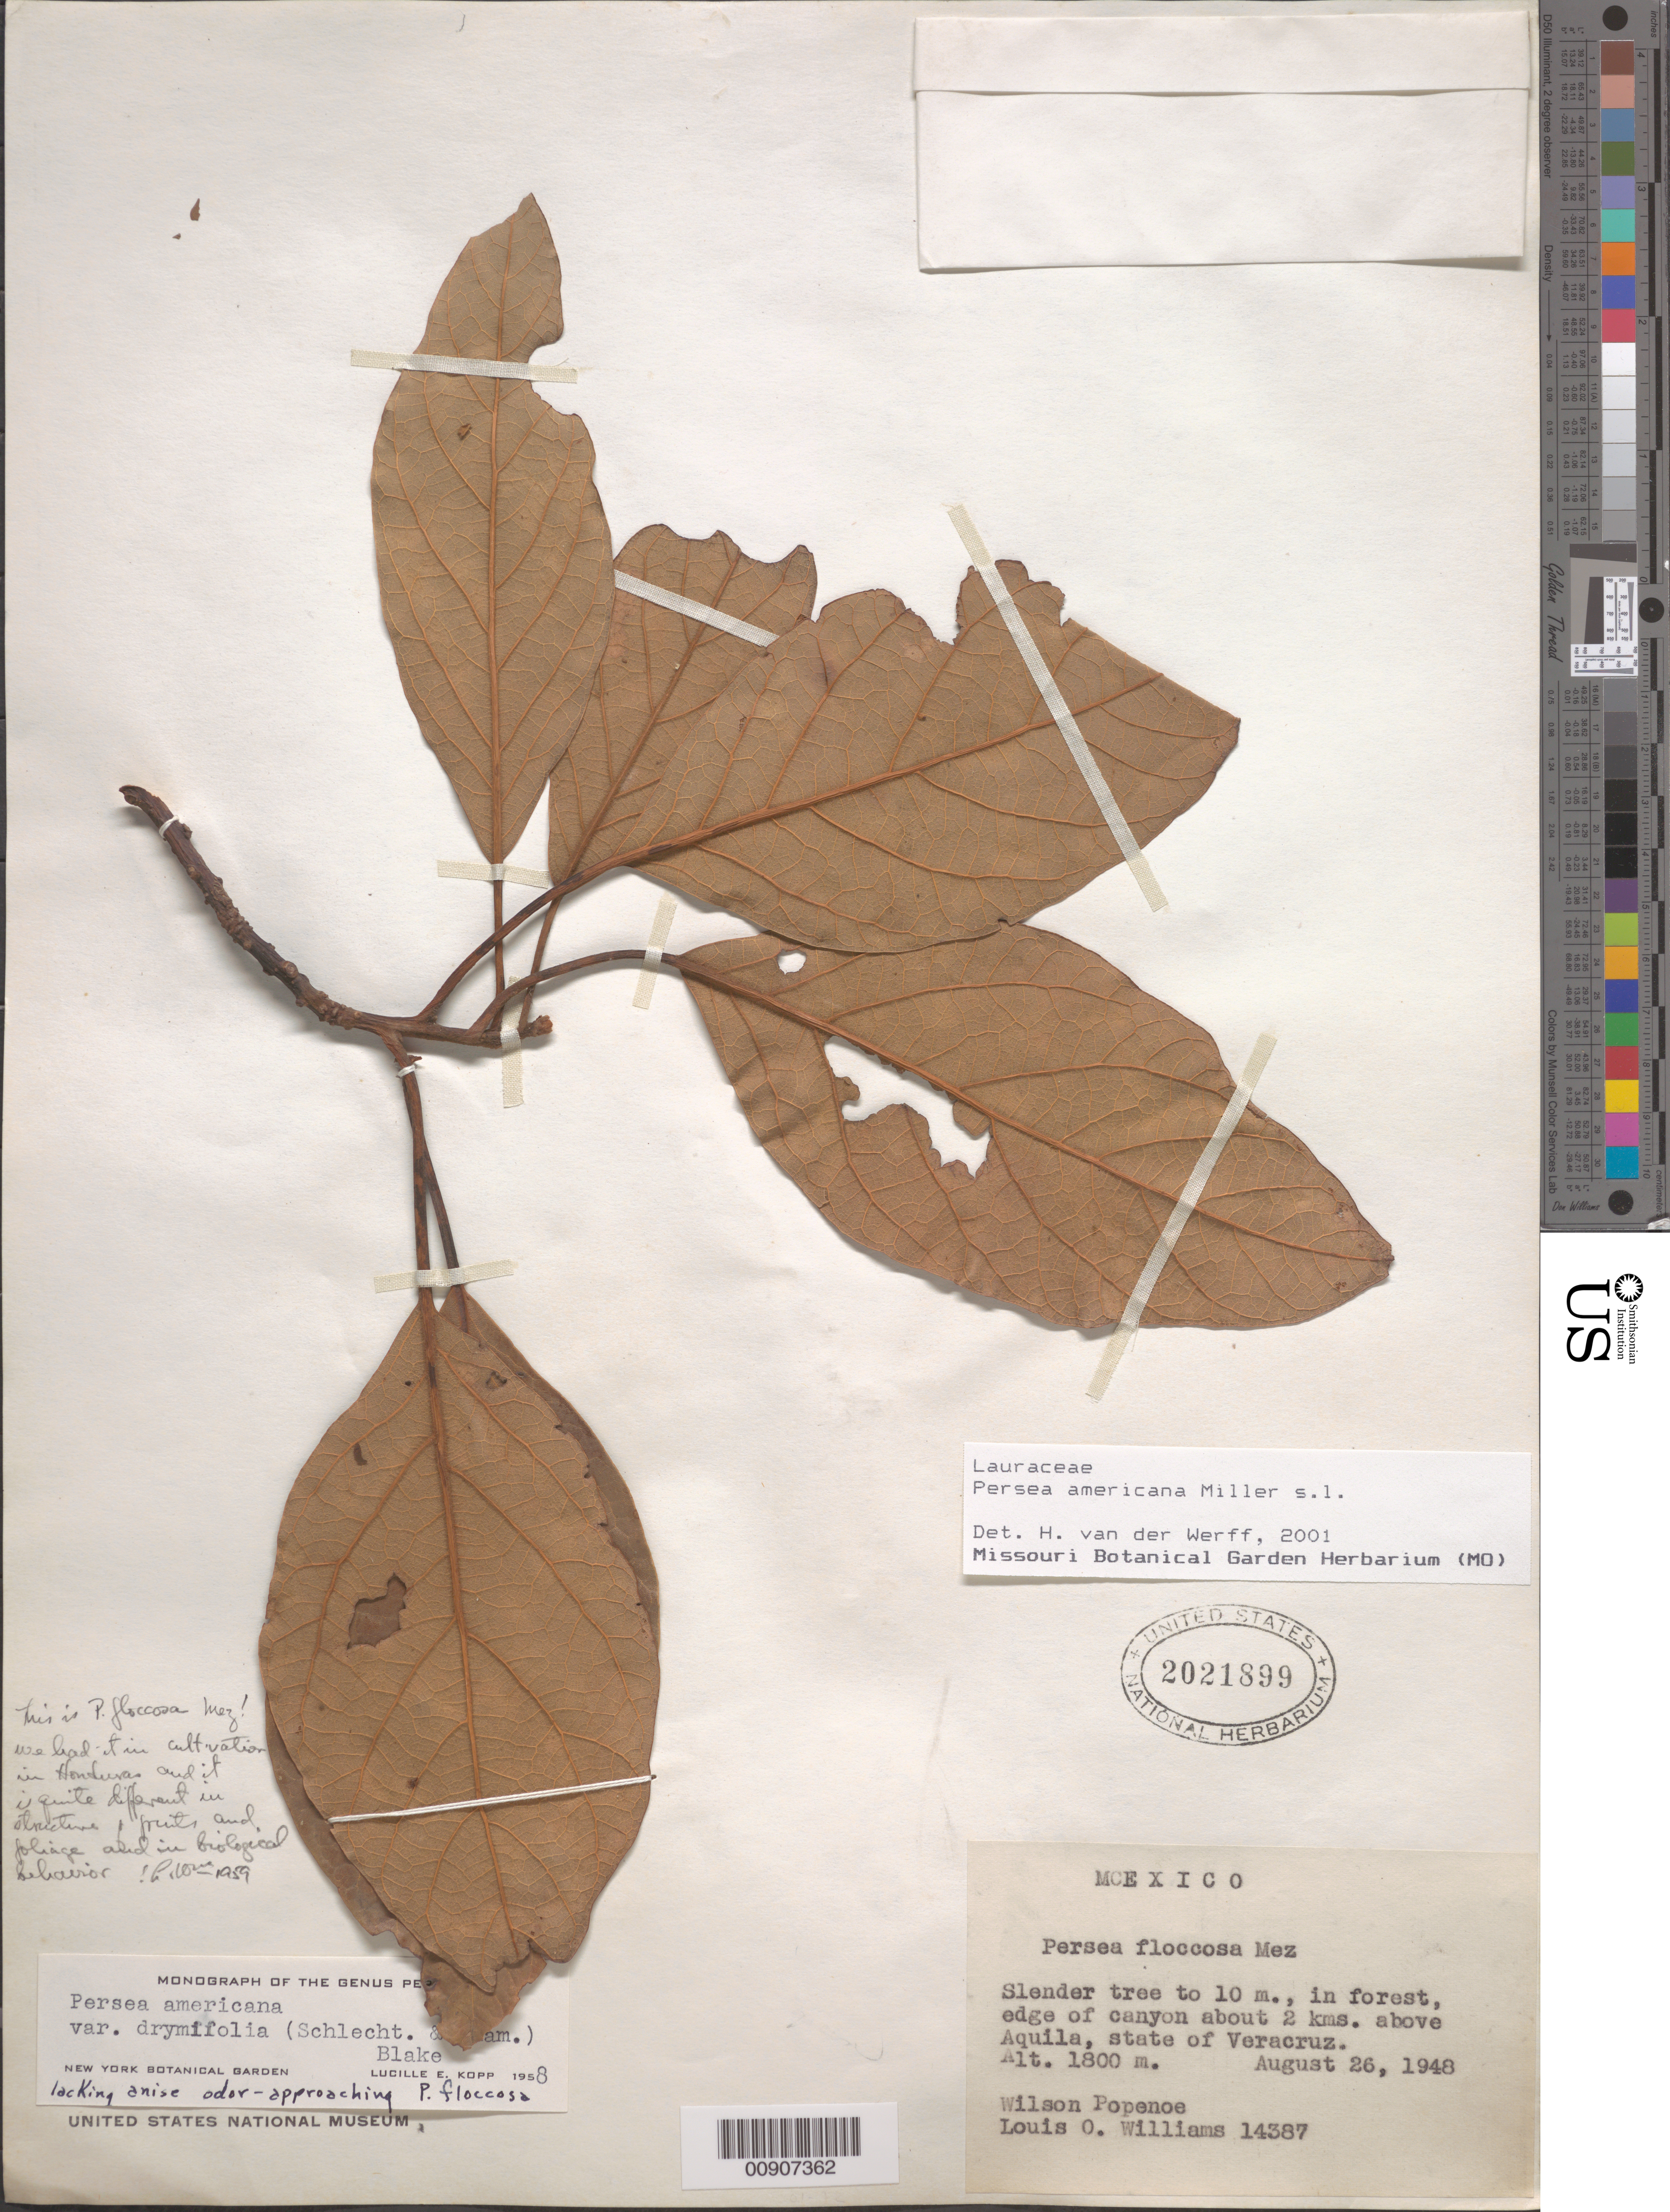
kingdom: Plantae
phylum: Tracheophyta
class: Magnoliopsida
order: Laurales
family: Lauraceae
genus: Persea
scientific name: Persea americana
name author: Mill.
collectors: F. W. Popenoe & L. O. Williams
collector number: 14387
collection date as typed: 26 Aug 1948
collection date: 1948-08-26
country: Mexico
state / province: Veracruz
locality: Canyon about 2 kms. Above Aquila, State of Veracruz.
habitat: In forest, edge of canyon.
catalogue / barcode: US 2021899